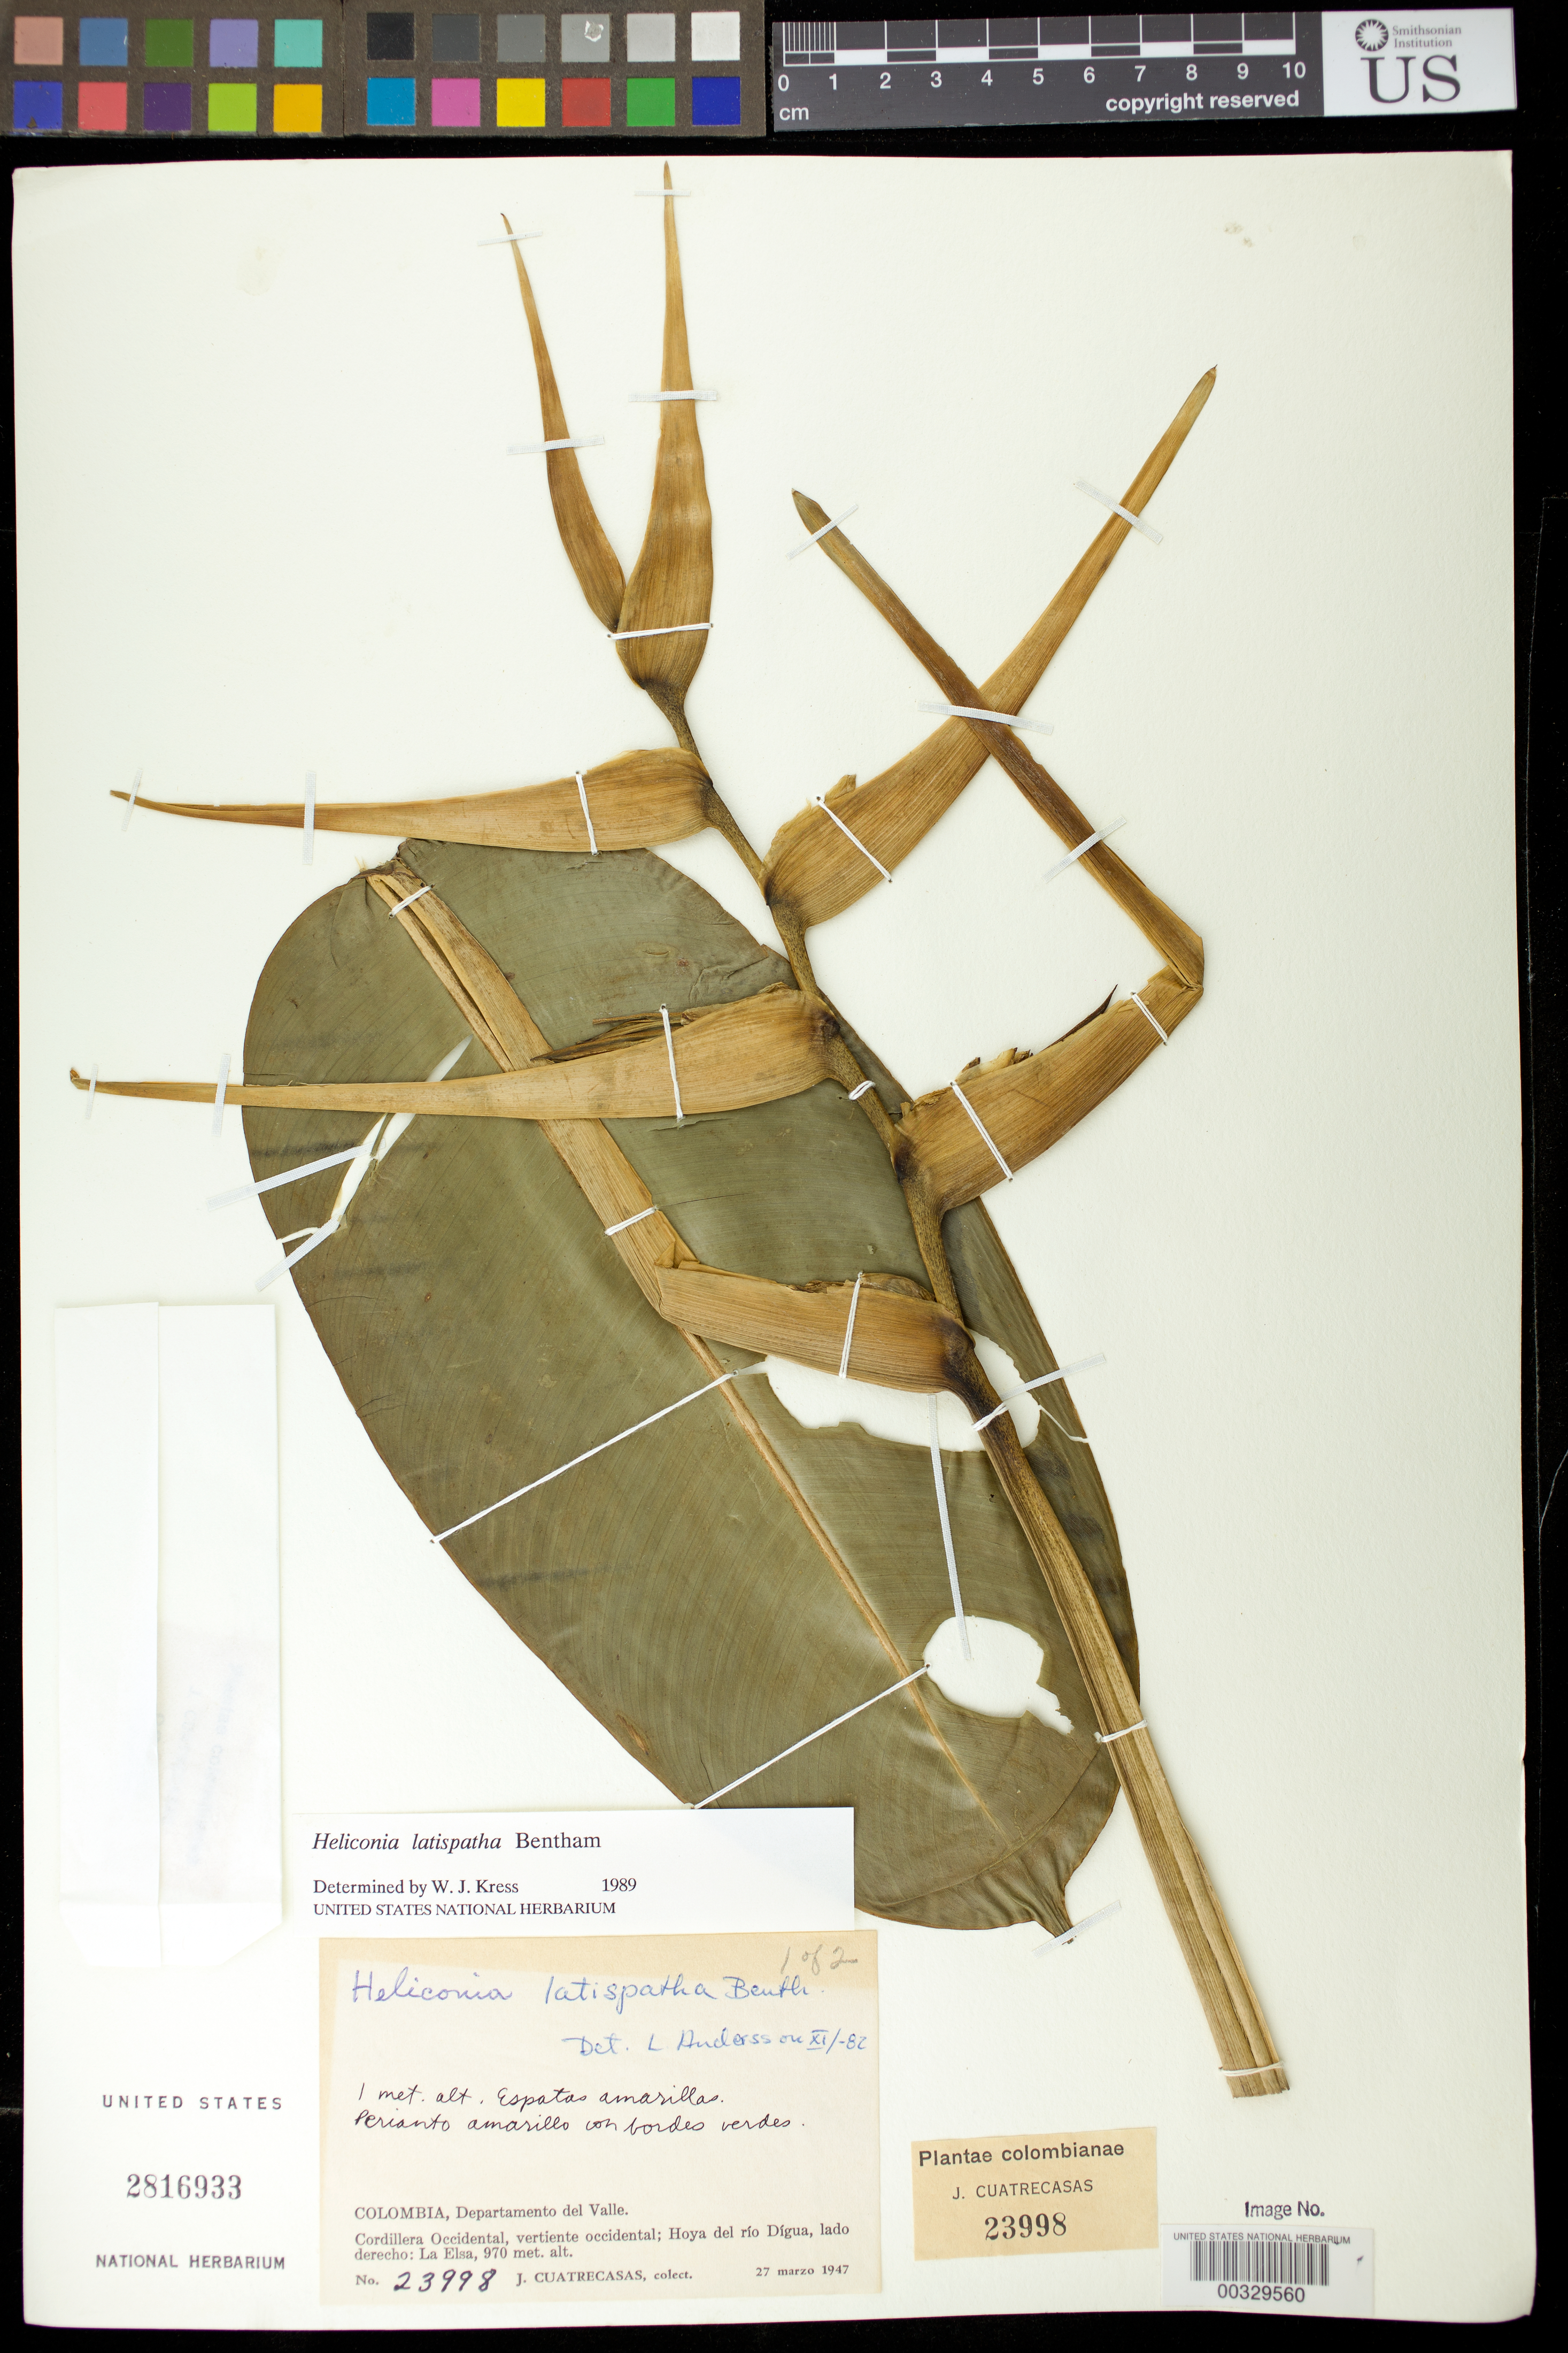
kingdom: Plantae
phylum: Tracheophyta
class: Liliopsida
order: Zingiberales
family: Heliconiaceae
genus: Heliconia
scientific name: Heliconia latispatha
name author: Benth.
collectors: J. Cuatrecasas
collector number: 23998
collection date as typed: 27 Mar 1947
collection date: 1947-03-27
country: Colombia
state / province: Valle del Cauca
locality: Cordillera Occidental, western slope, Valley of Rio Digua, right bank, la Elsa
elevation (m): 970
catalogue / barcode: US 2816933